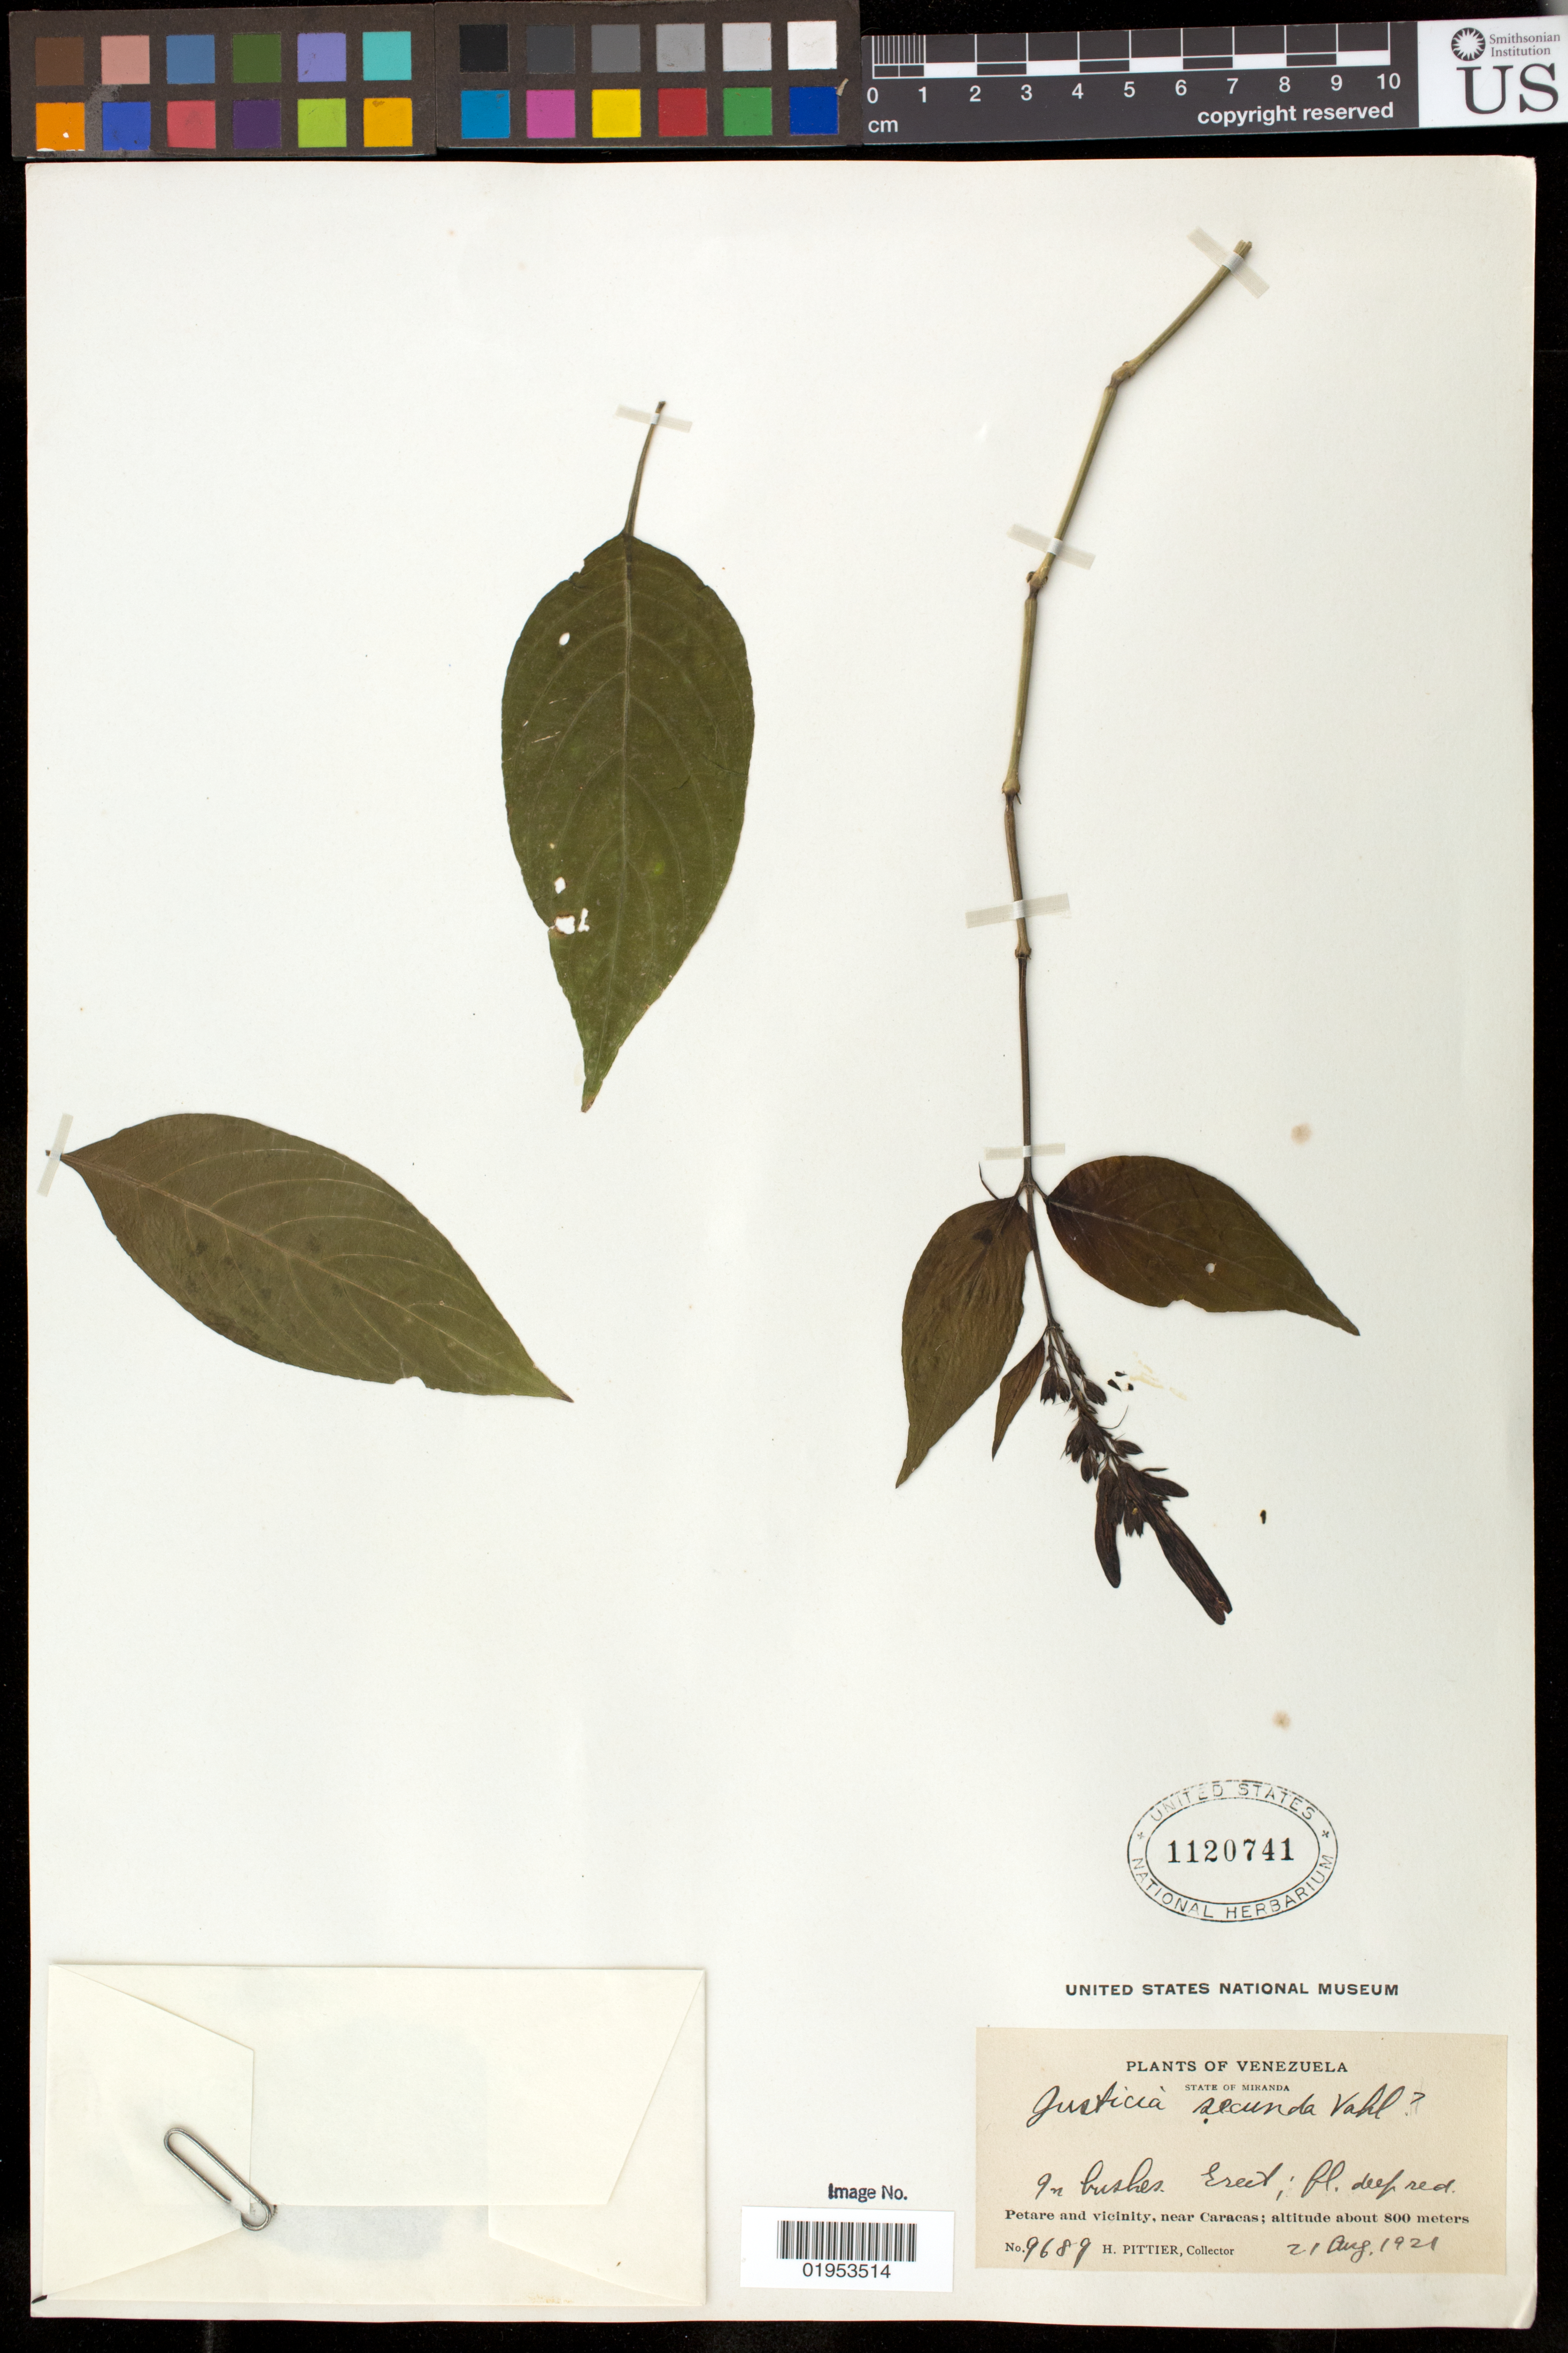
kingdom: Plantae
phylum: Tracheophyta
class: Magnoliopsida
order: Lamiales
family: Acanthaceae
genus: Justicia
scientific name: Justicia secunda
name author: Vahl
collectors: H. F. Pittier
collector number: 9689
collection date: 1921-08-21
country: Venezuela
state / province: Miranda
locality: Petare and vicinity, near Caracas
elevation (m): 800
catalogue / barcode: US 1120741